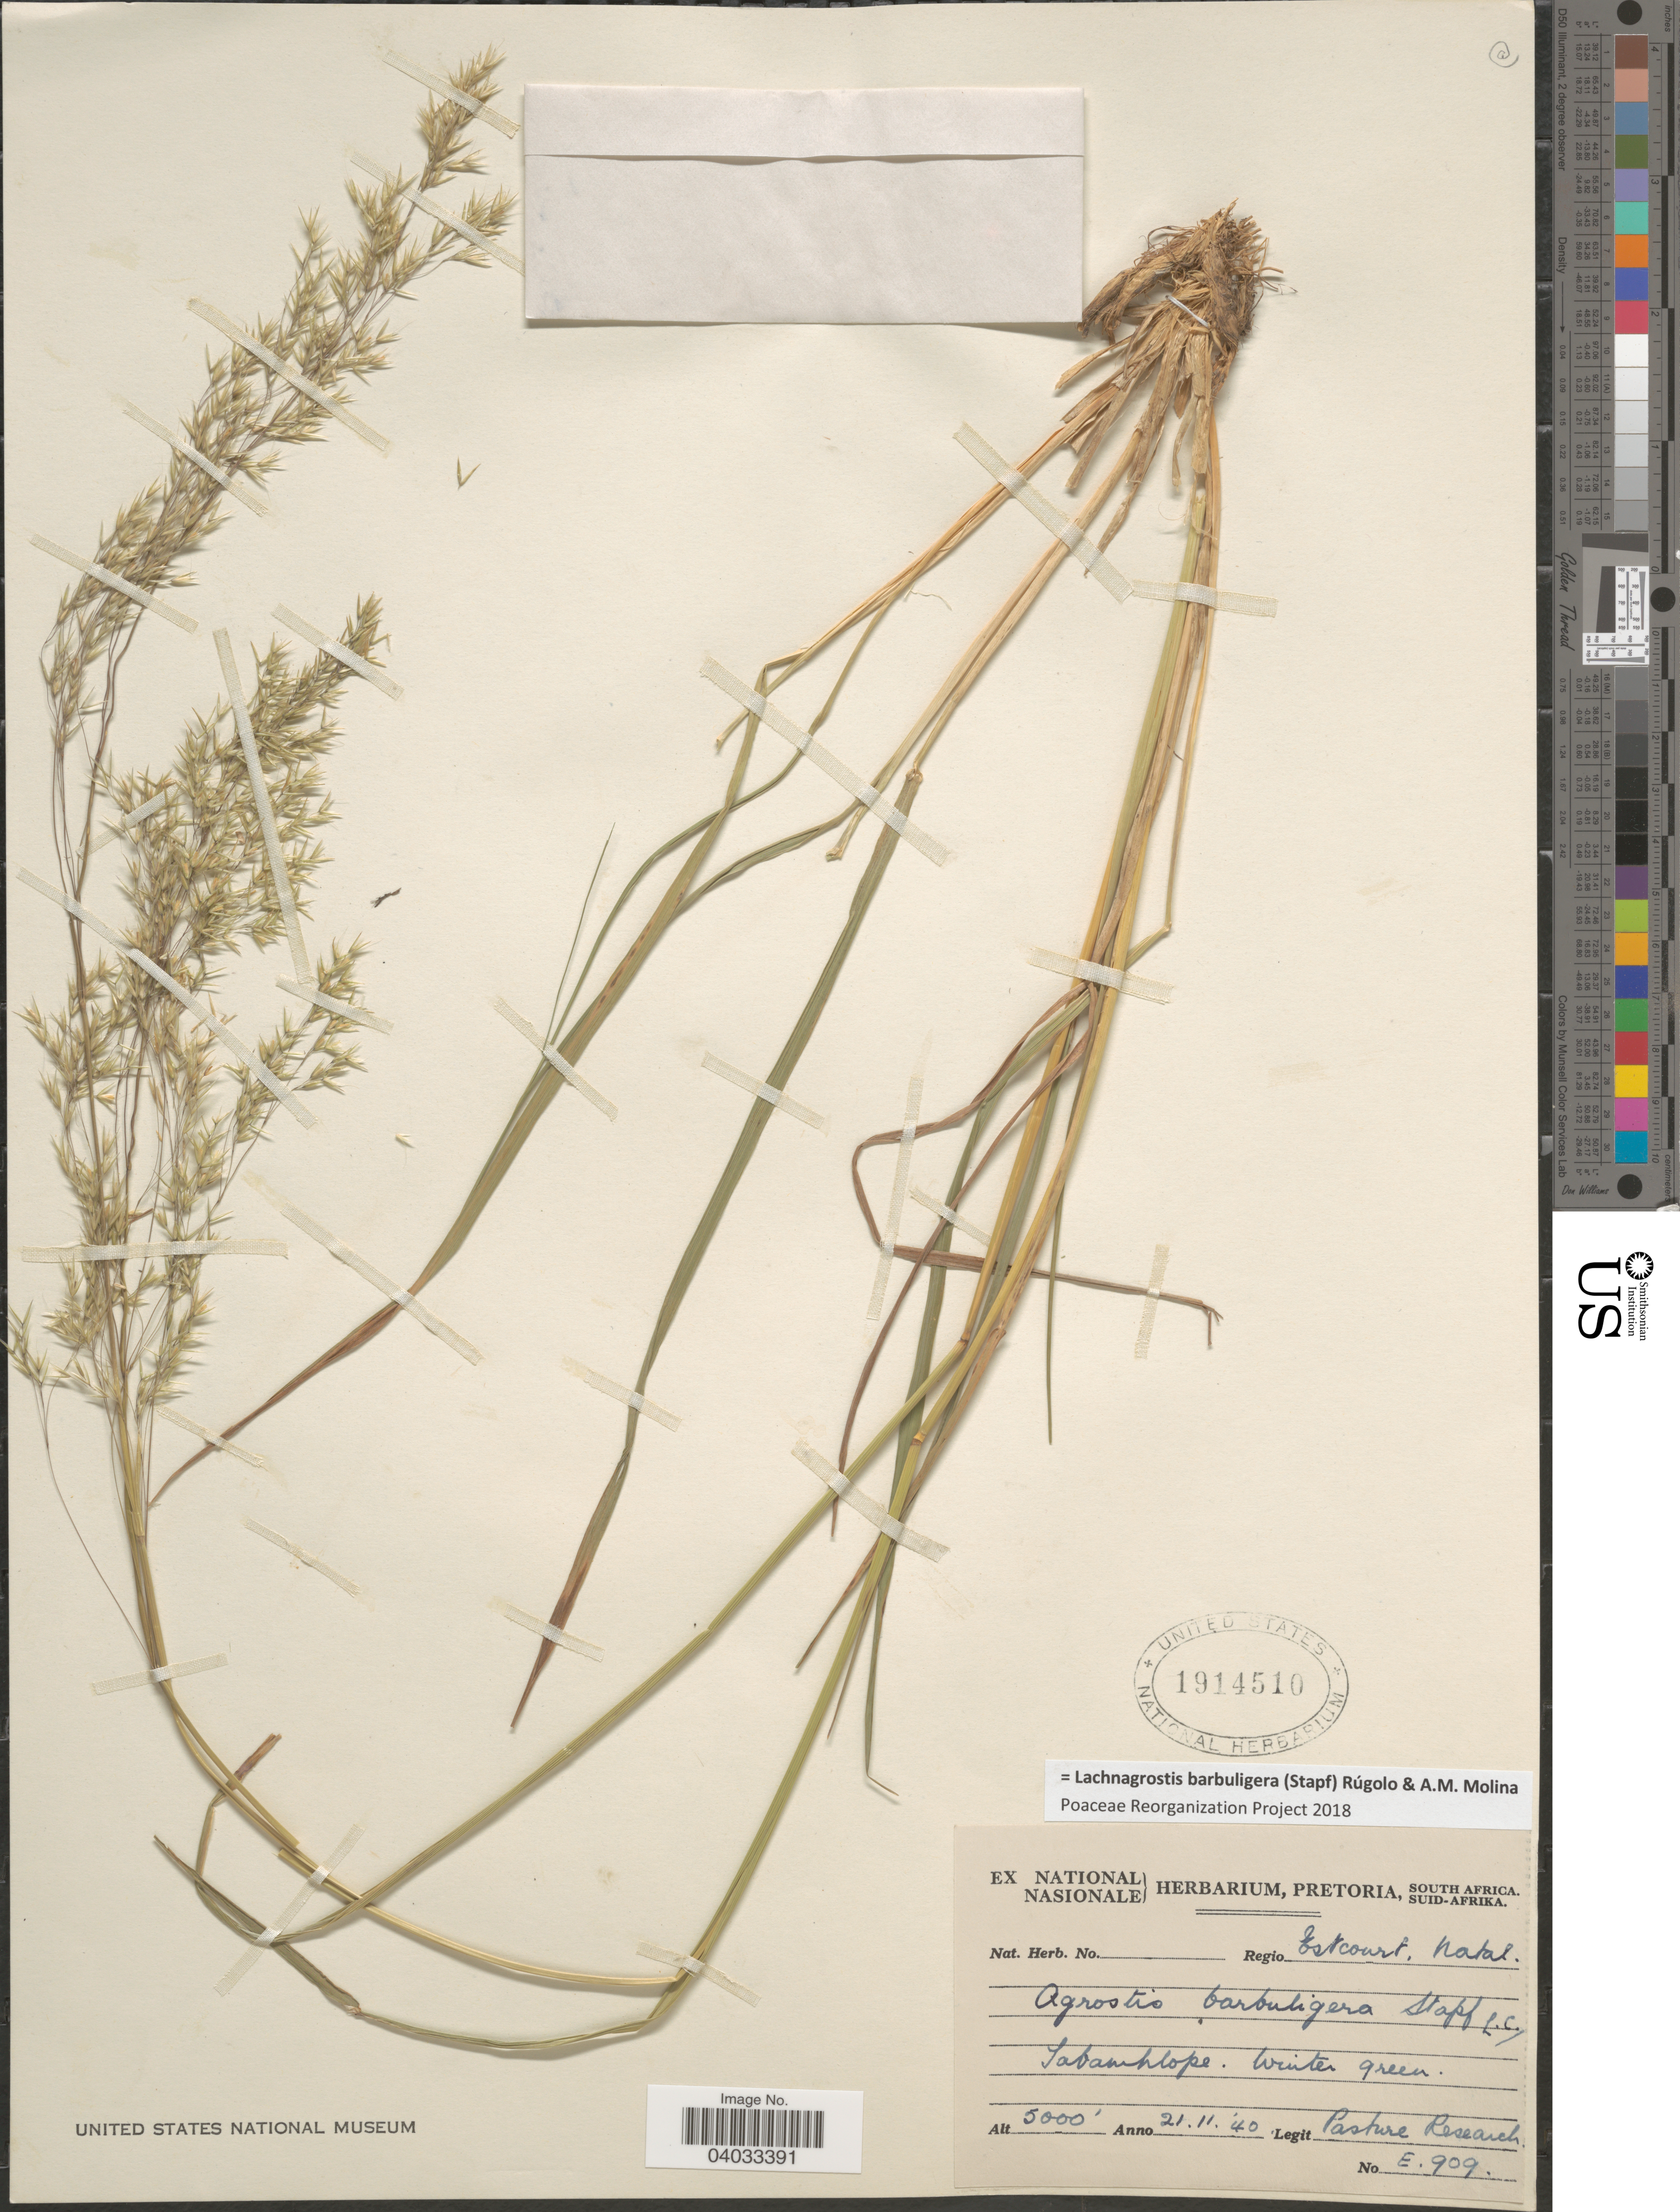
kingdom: Plantae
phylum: Tracheophyta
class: Liliopsida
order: Poales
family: Poaceae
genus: Lachnagrostis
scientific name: Lachnagrostis barbuligera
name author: (Stapf) Rúgolo & A.M. Molina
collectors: Pasture Research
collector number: E. 909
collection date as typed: Transcribed d/m/y: 21/11/40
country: South Africa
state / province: KwaZulu-Natal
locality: Regio Estcourt, Natal. Tabamhlope.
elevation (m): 1524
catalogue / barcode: US 1914510